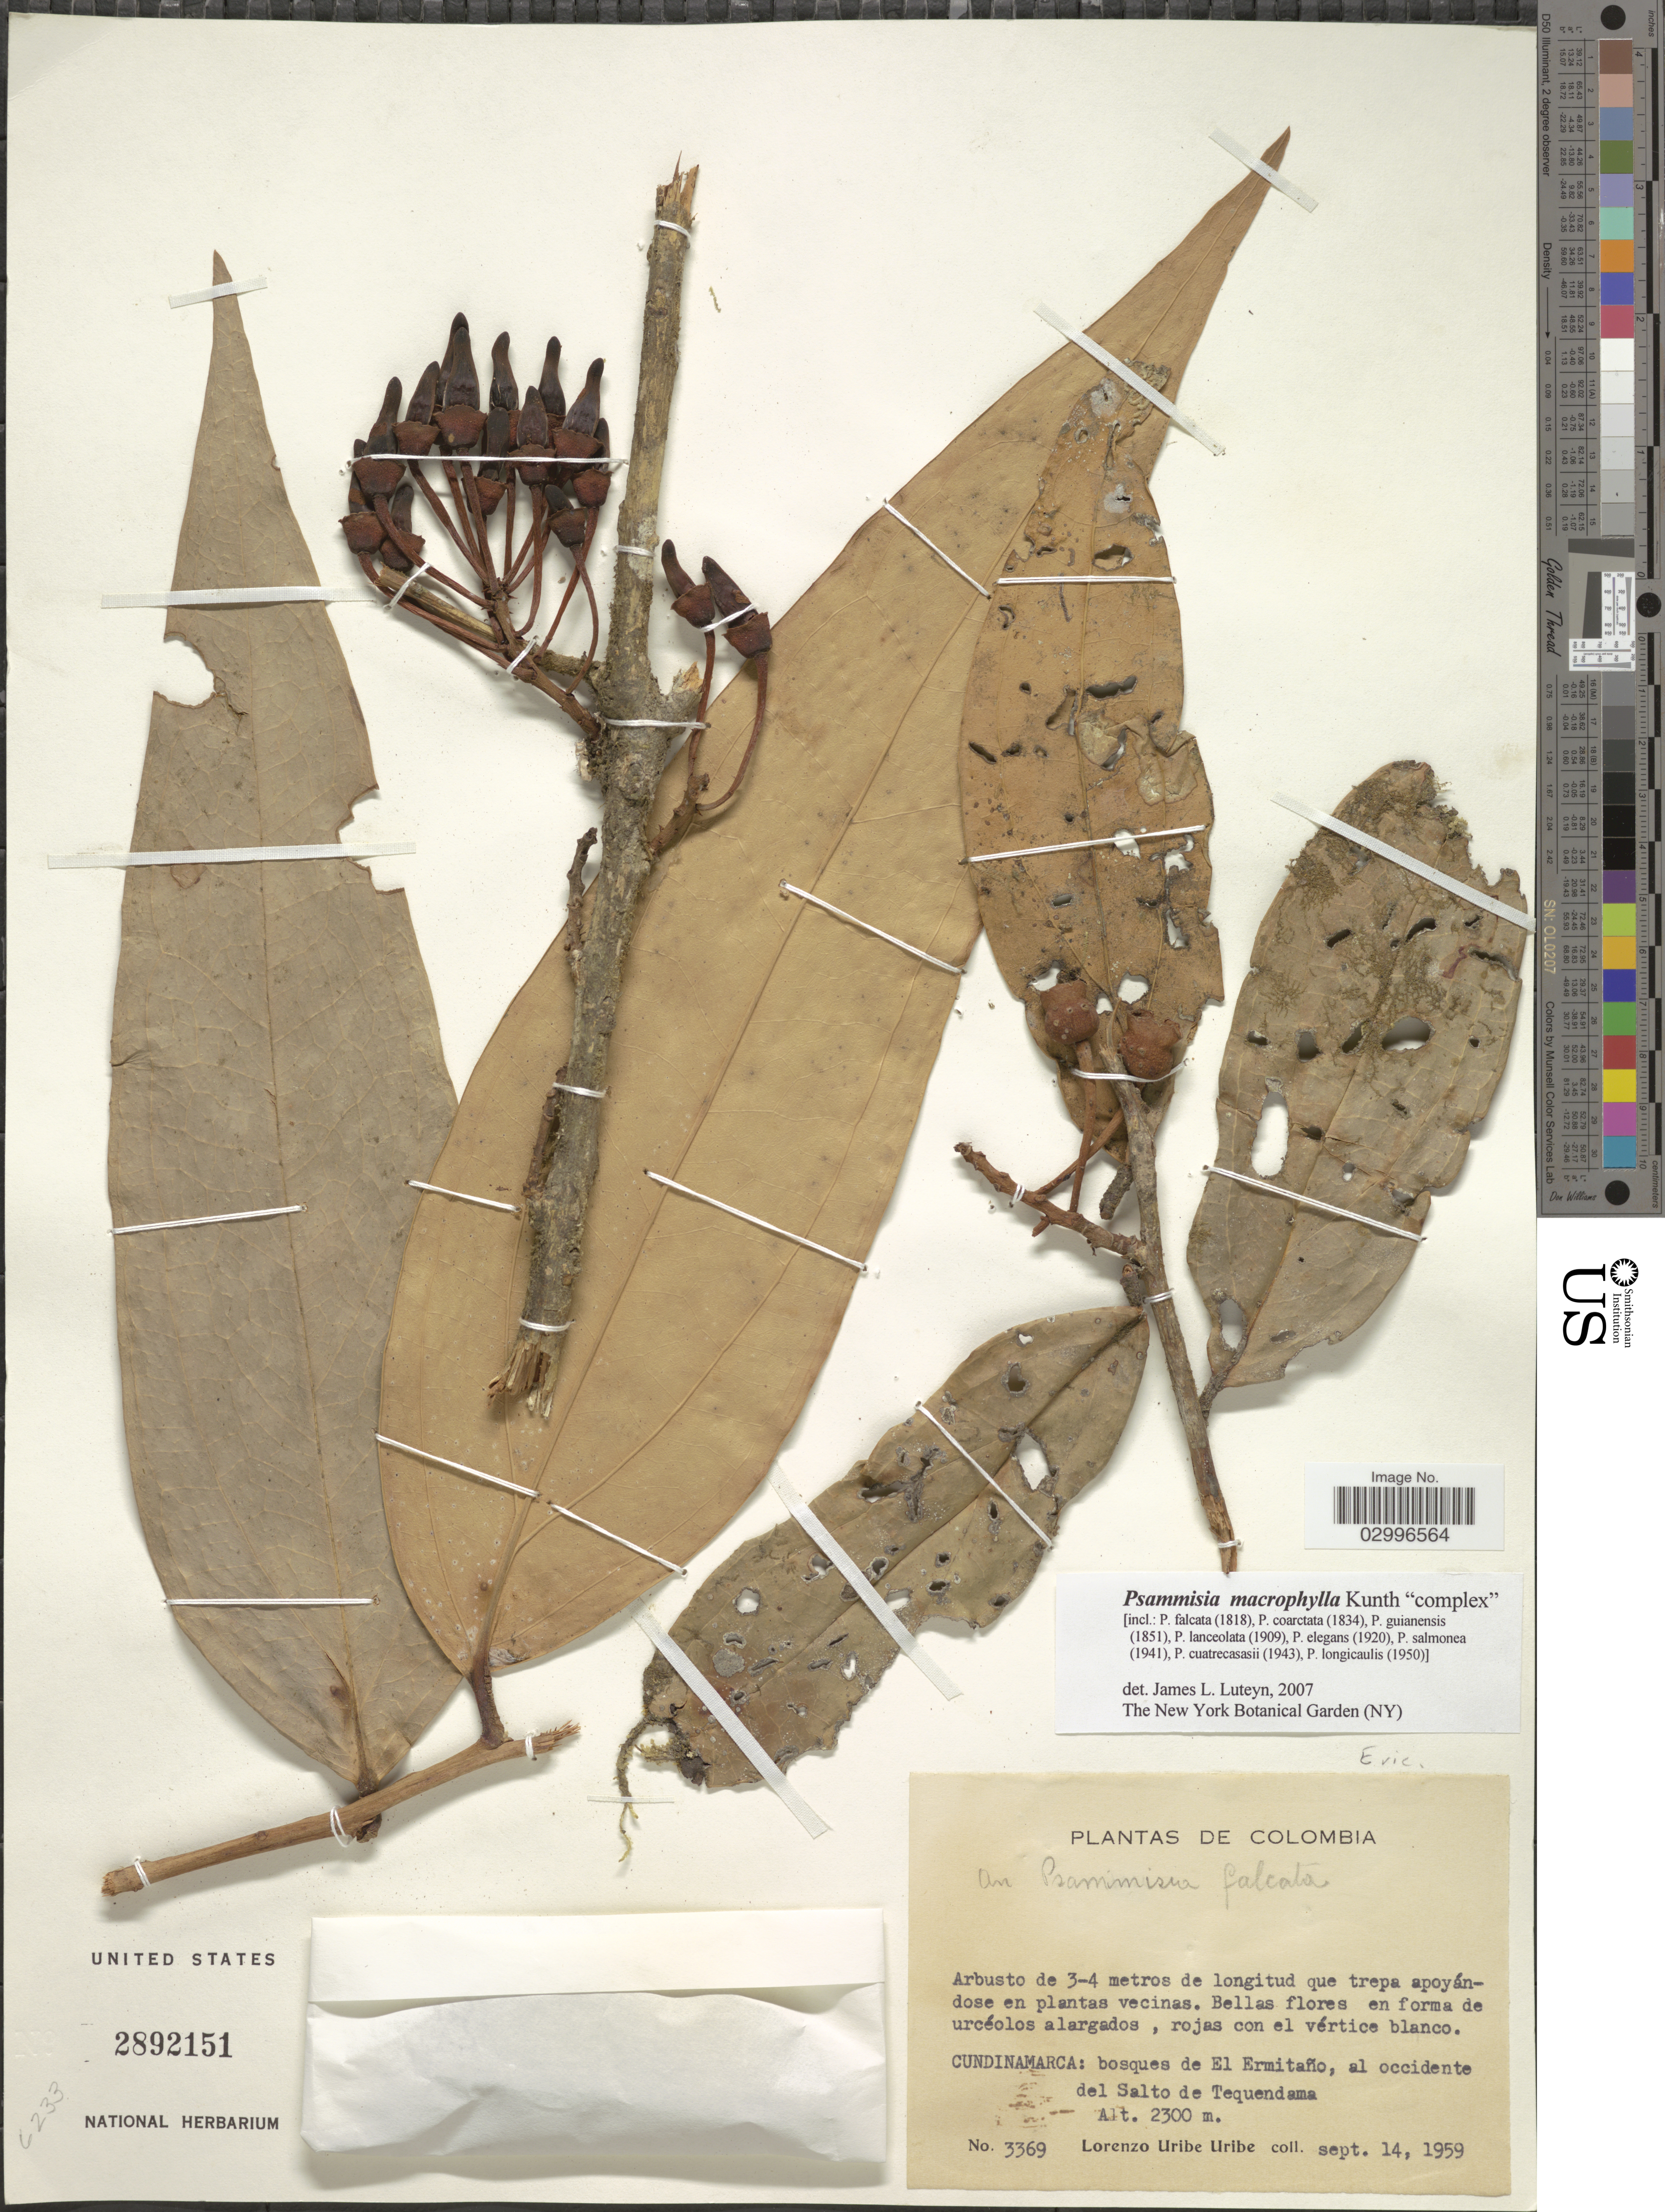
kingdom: Plantae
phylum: Tracheophyta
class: Magnoliopsida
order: Ericales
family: Ericaceae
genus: Psammisia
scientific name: Psammisia macrophylla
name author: (Kunth) Klotzsch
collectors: L. Uribe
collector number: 3369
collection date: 1959-09-14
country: Colombia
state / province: Cundinamarca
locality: Bosques de El Ermitaño, al occidente del Salto de Tequendama.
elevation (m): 2300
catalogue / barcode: US 2892151